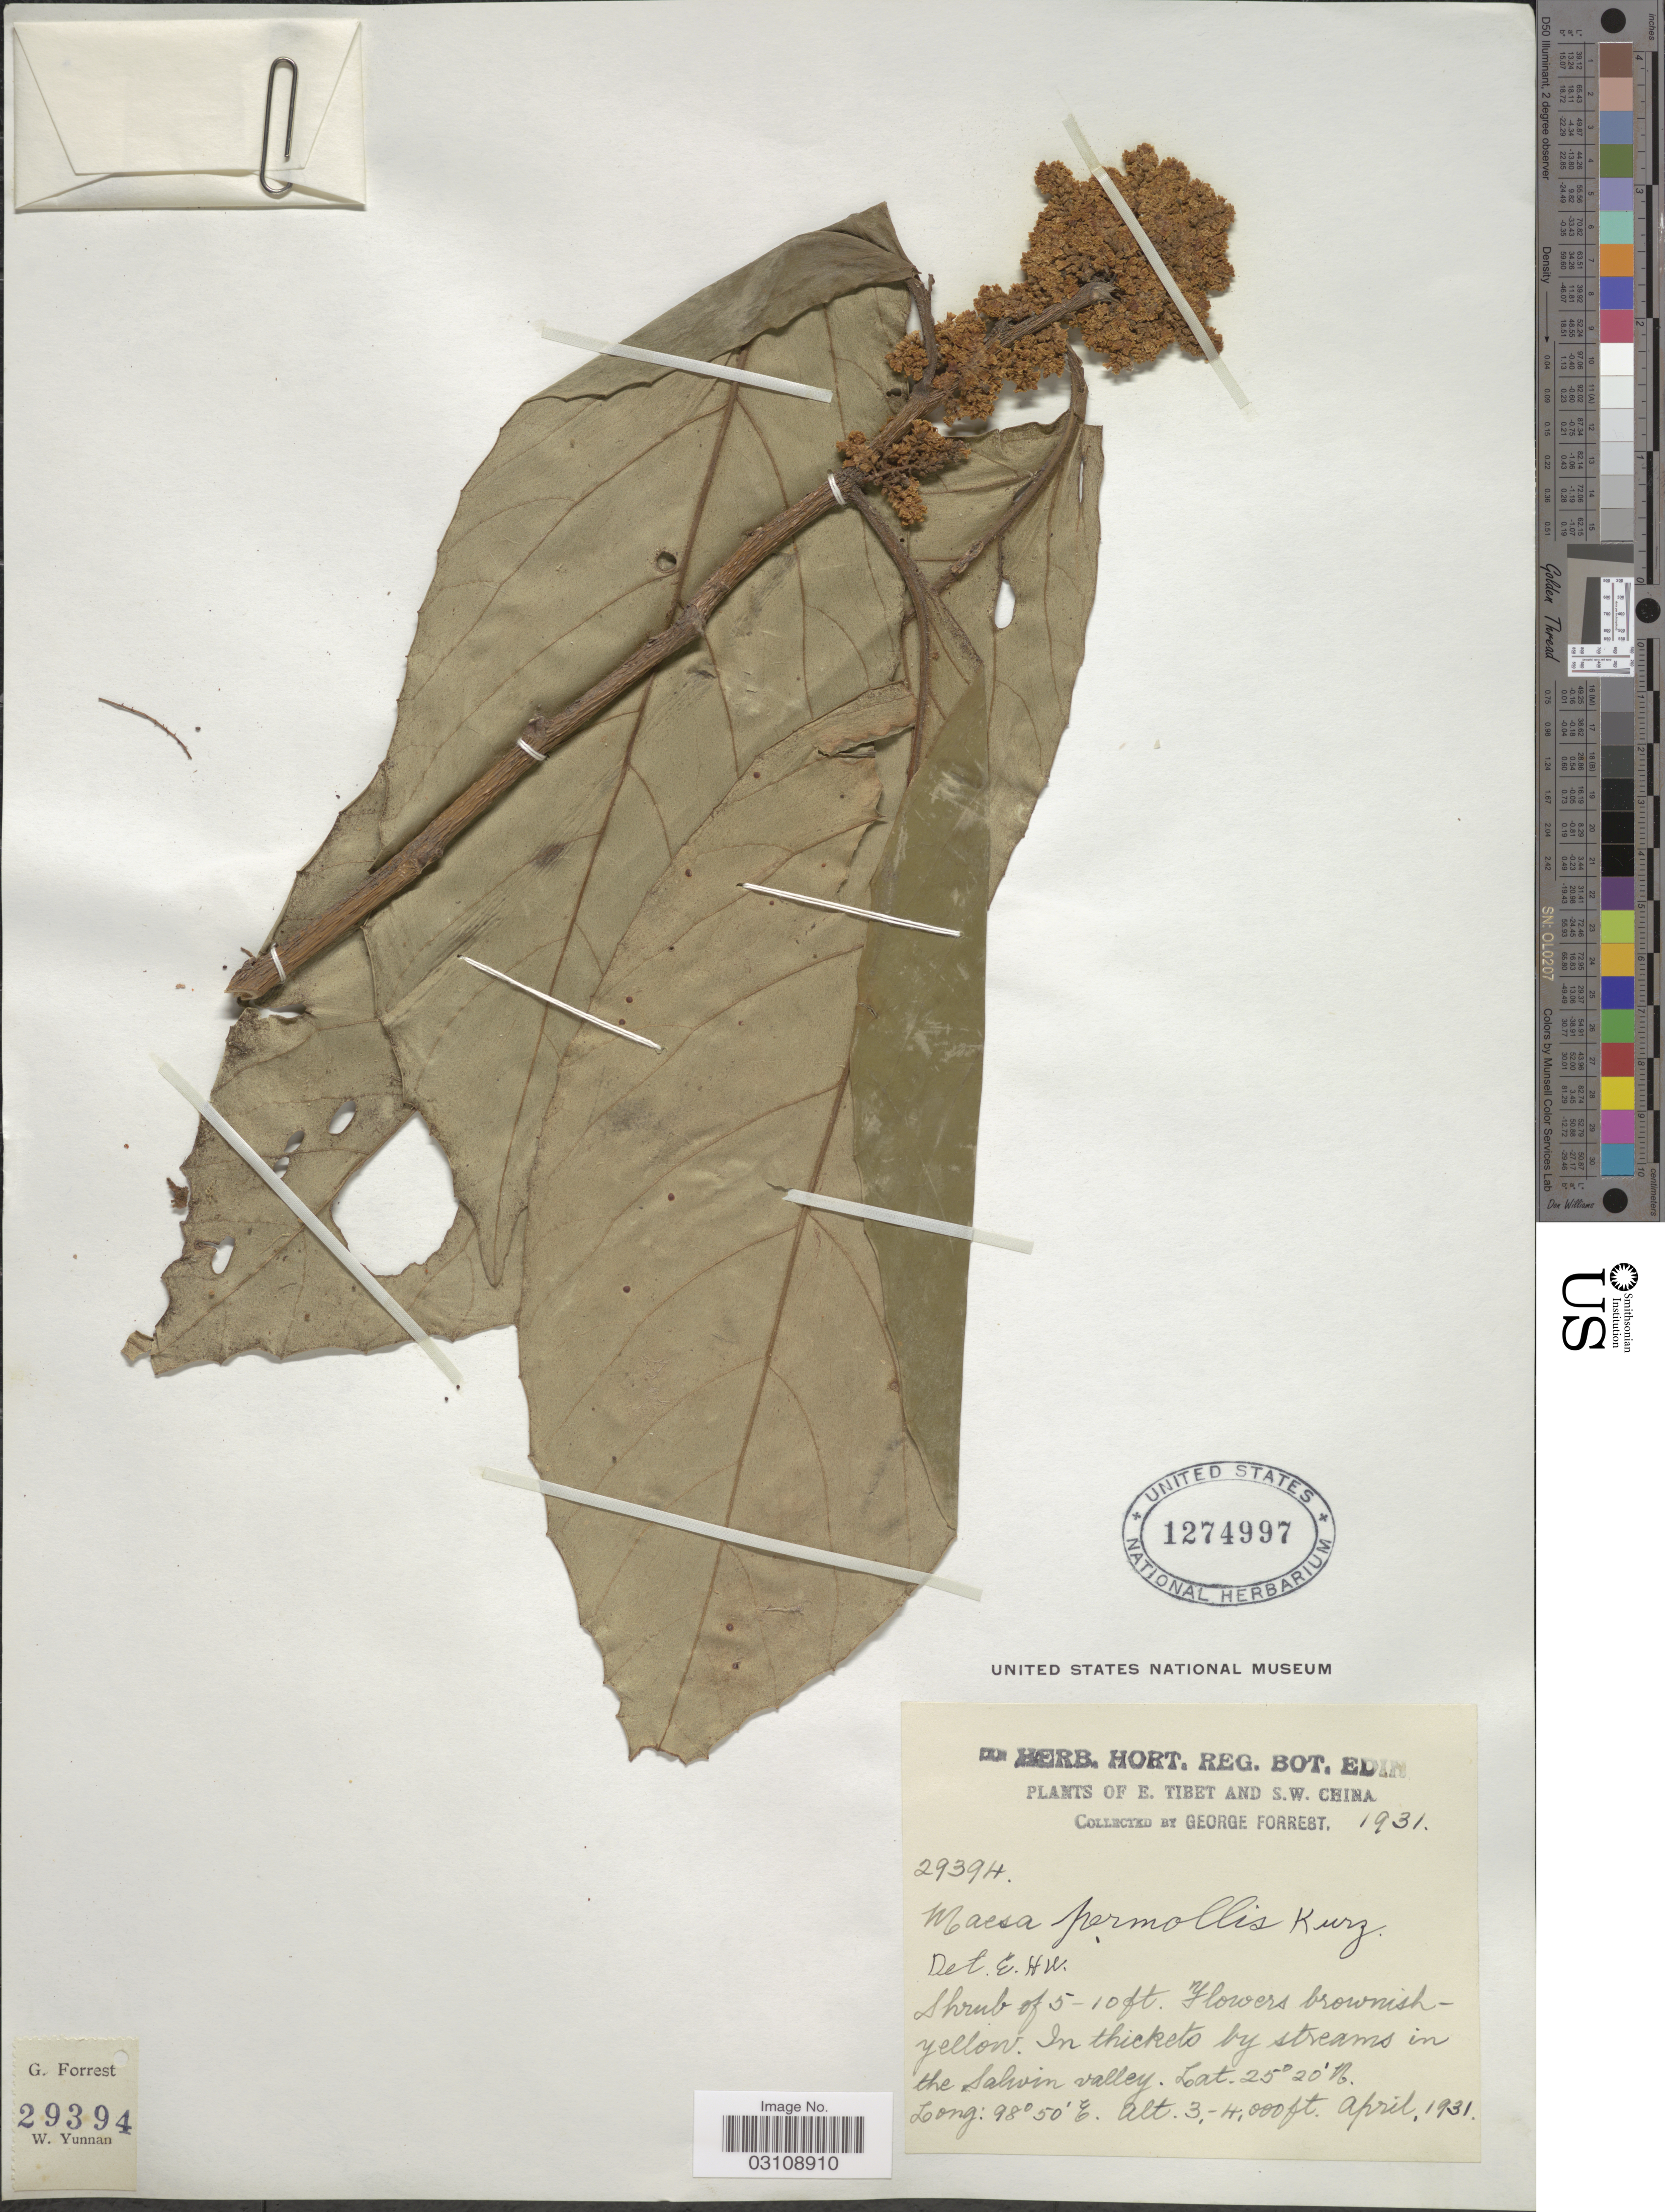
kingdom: Plantae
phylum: Tracheophyta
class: Magnoliopsida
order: Ericales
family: Primulaceae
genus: Maesa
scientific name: Maesa sp.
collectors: G. Forrest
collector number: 29394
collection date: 1931-04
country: China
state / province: Yunnan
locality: W. Yunnan. E. Tibet and S. W. China. In the Sahvin [interpreted] valley.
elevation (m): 914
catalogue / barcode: US 1274997